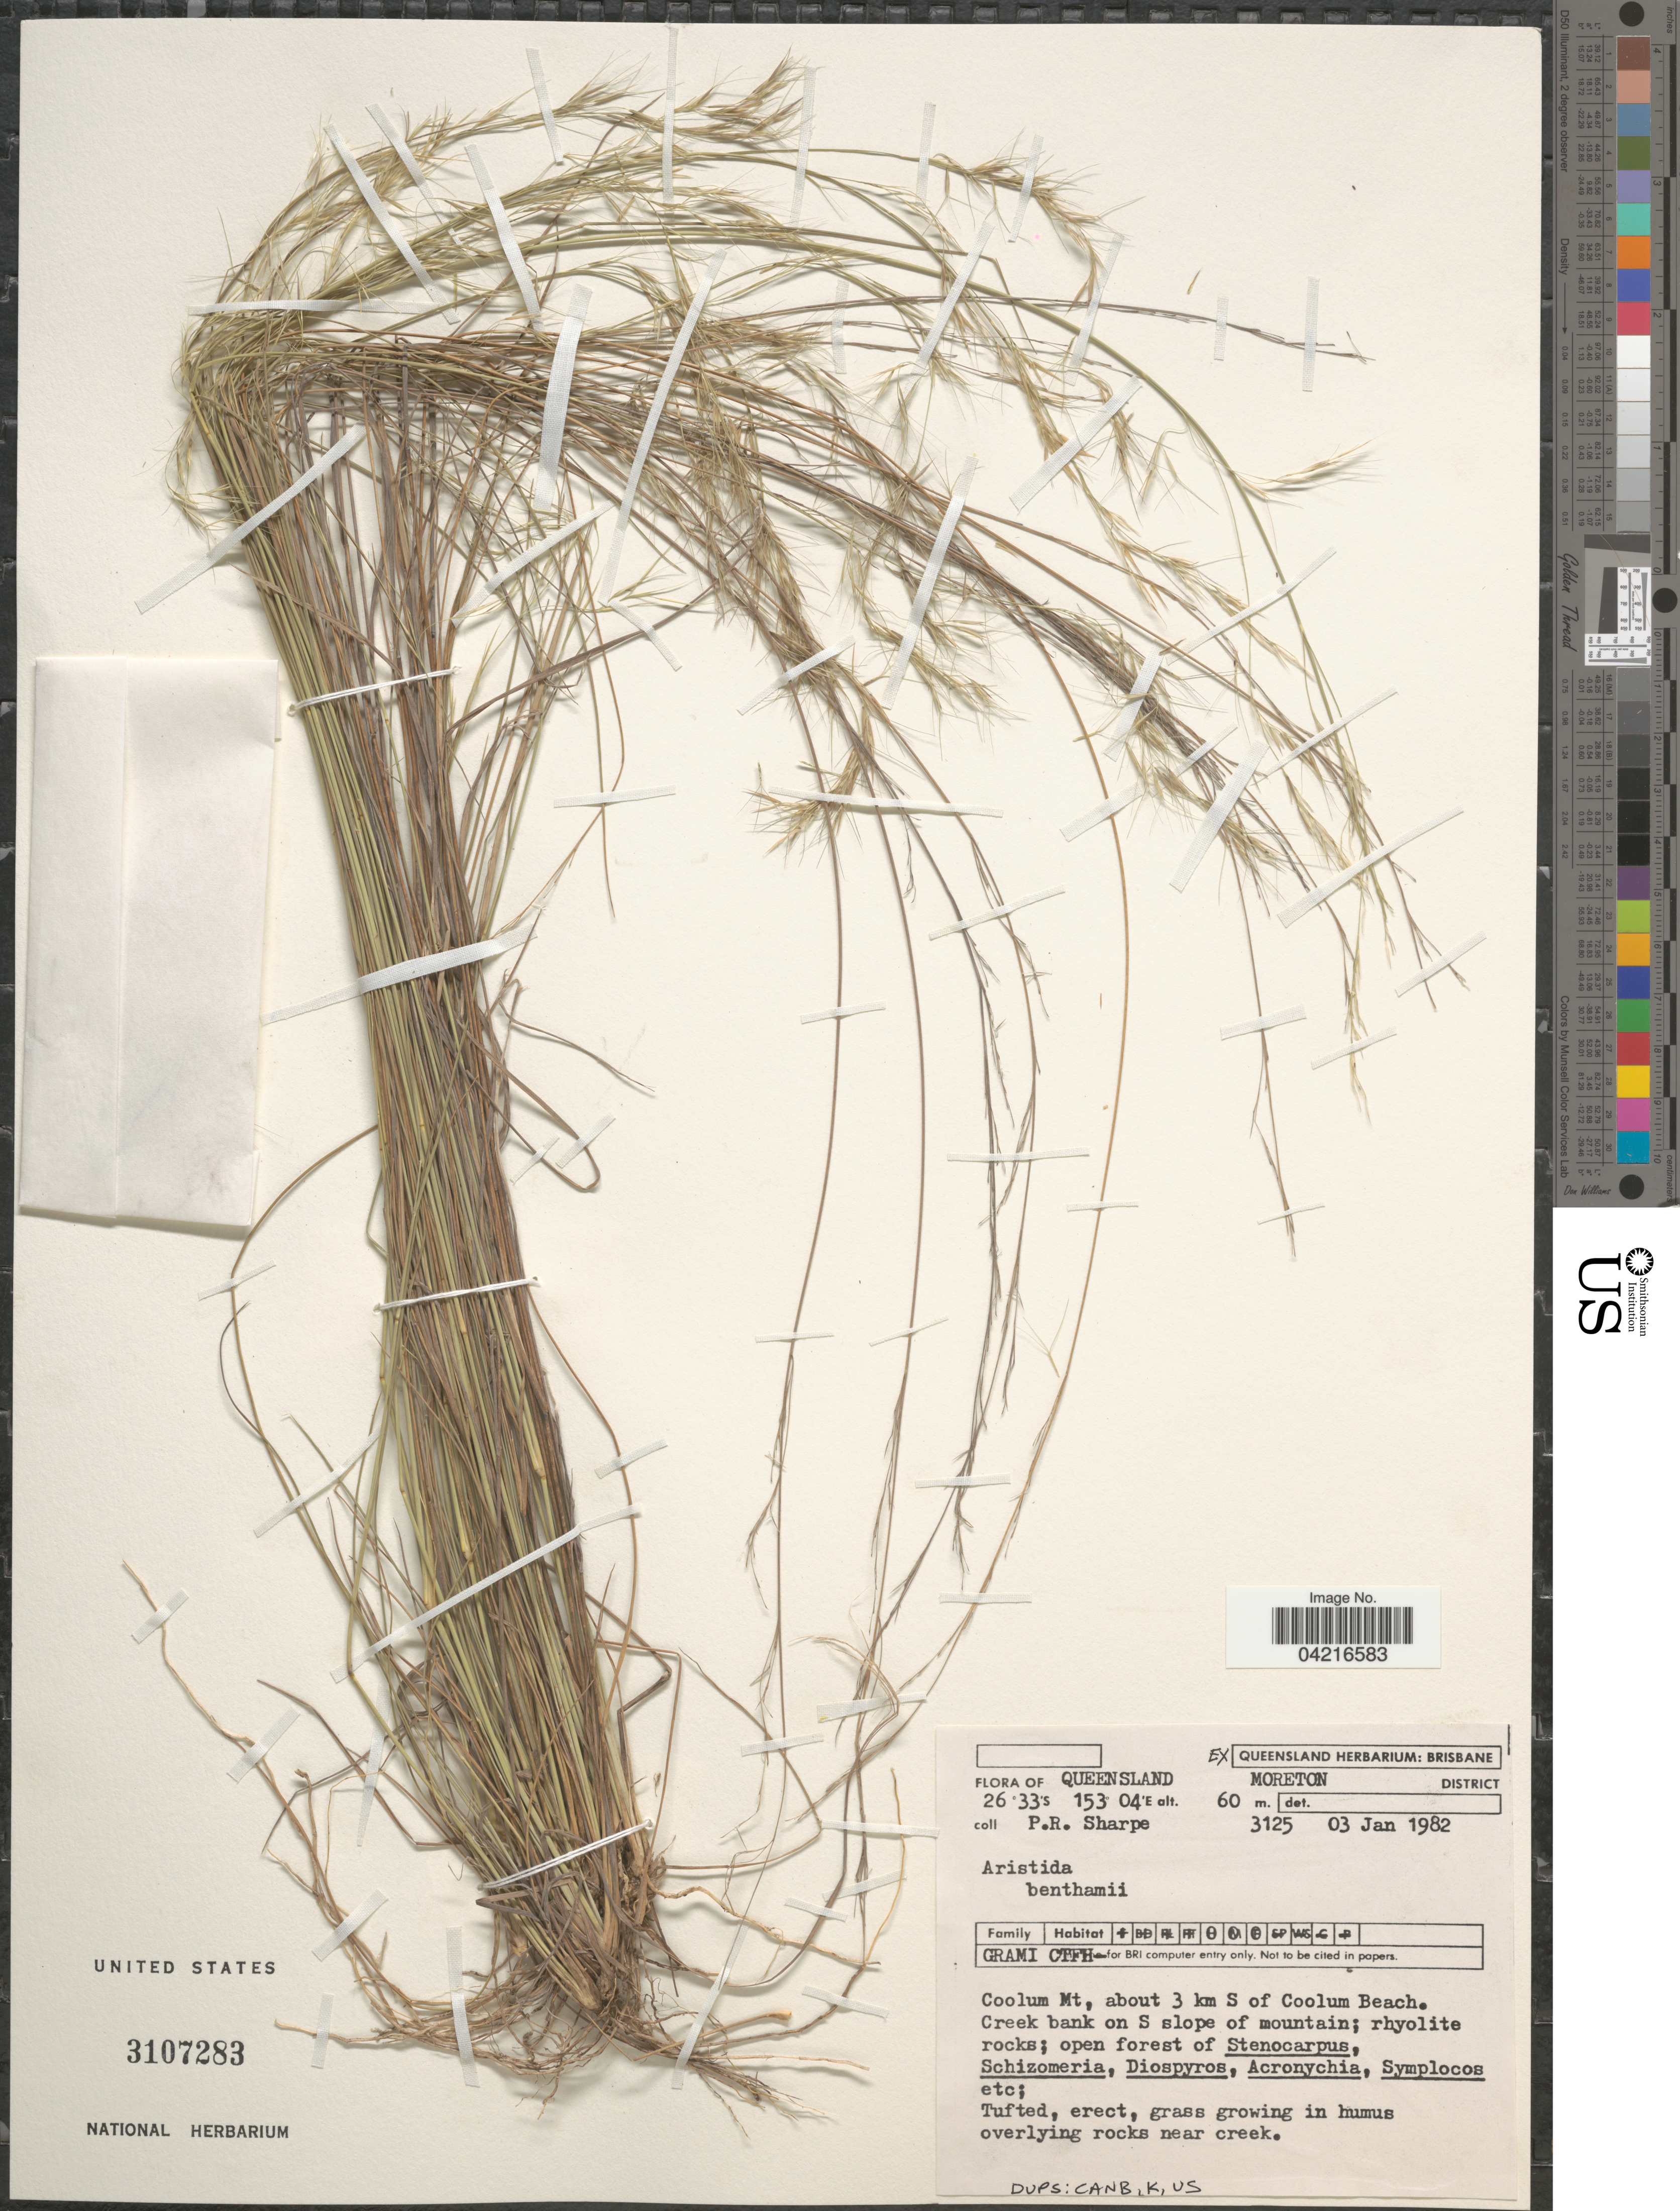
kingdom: Plantae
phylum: Tracheophyta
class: Liliopsida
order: Poales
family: Poaceae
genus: Aristida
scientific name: Aristida benthamii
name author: Henr.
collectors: P. Sharpe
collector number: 3125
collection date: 1982-01-03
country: Australia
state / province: Queensland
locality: Moreton District. Coolum Mt, about 3 km S of Coolum Beach. Creek bank on S slope of mountain.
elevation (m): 60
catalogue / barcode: US 3107283